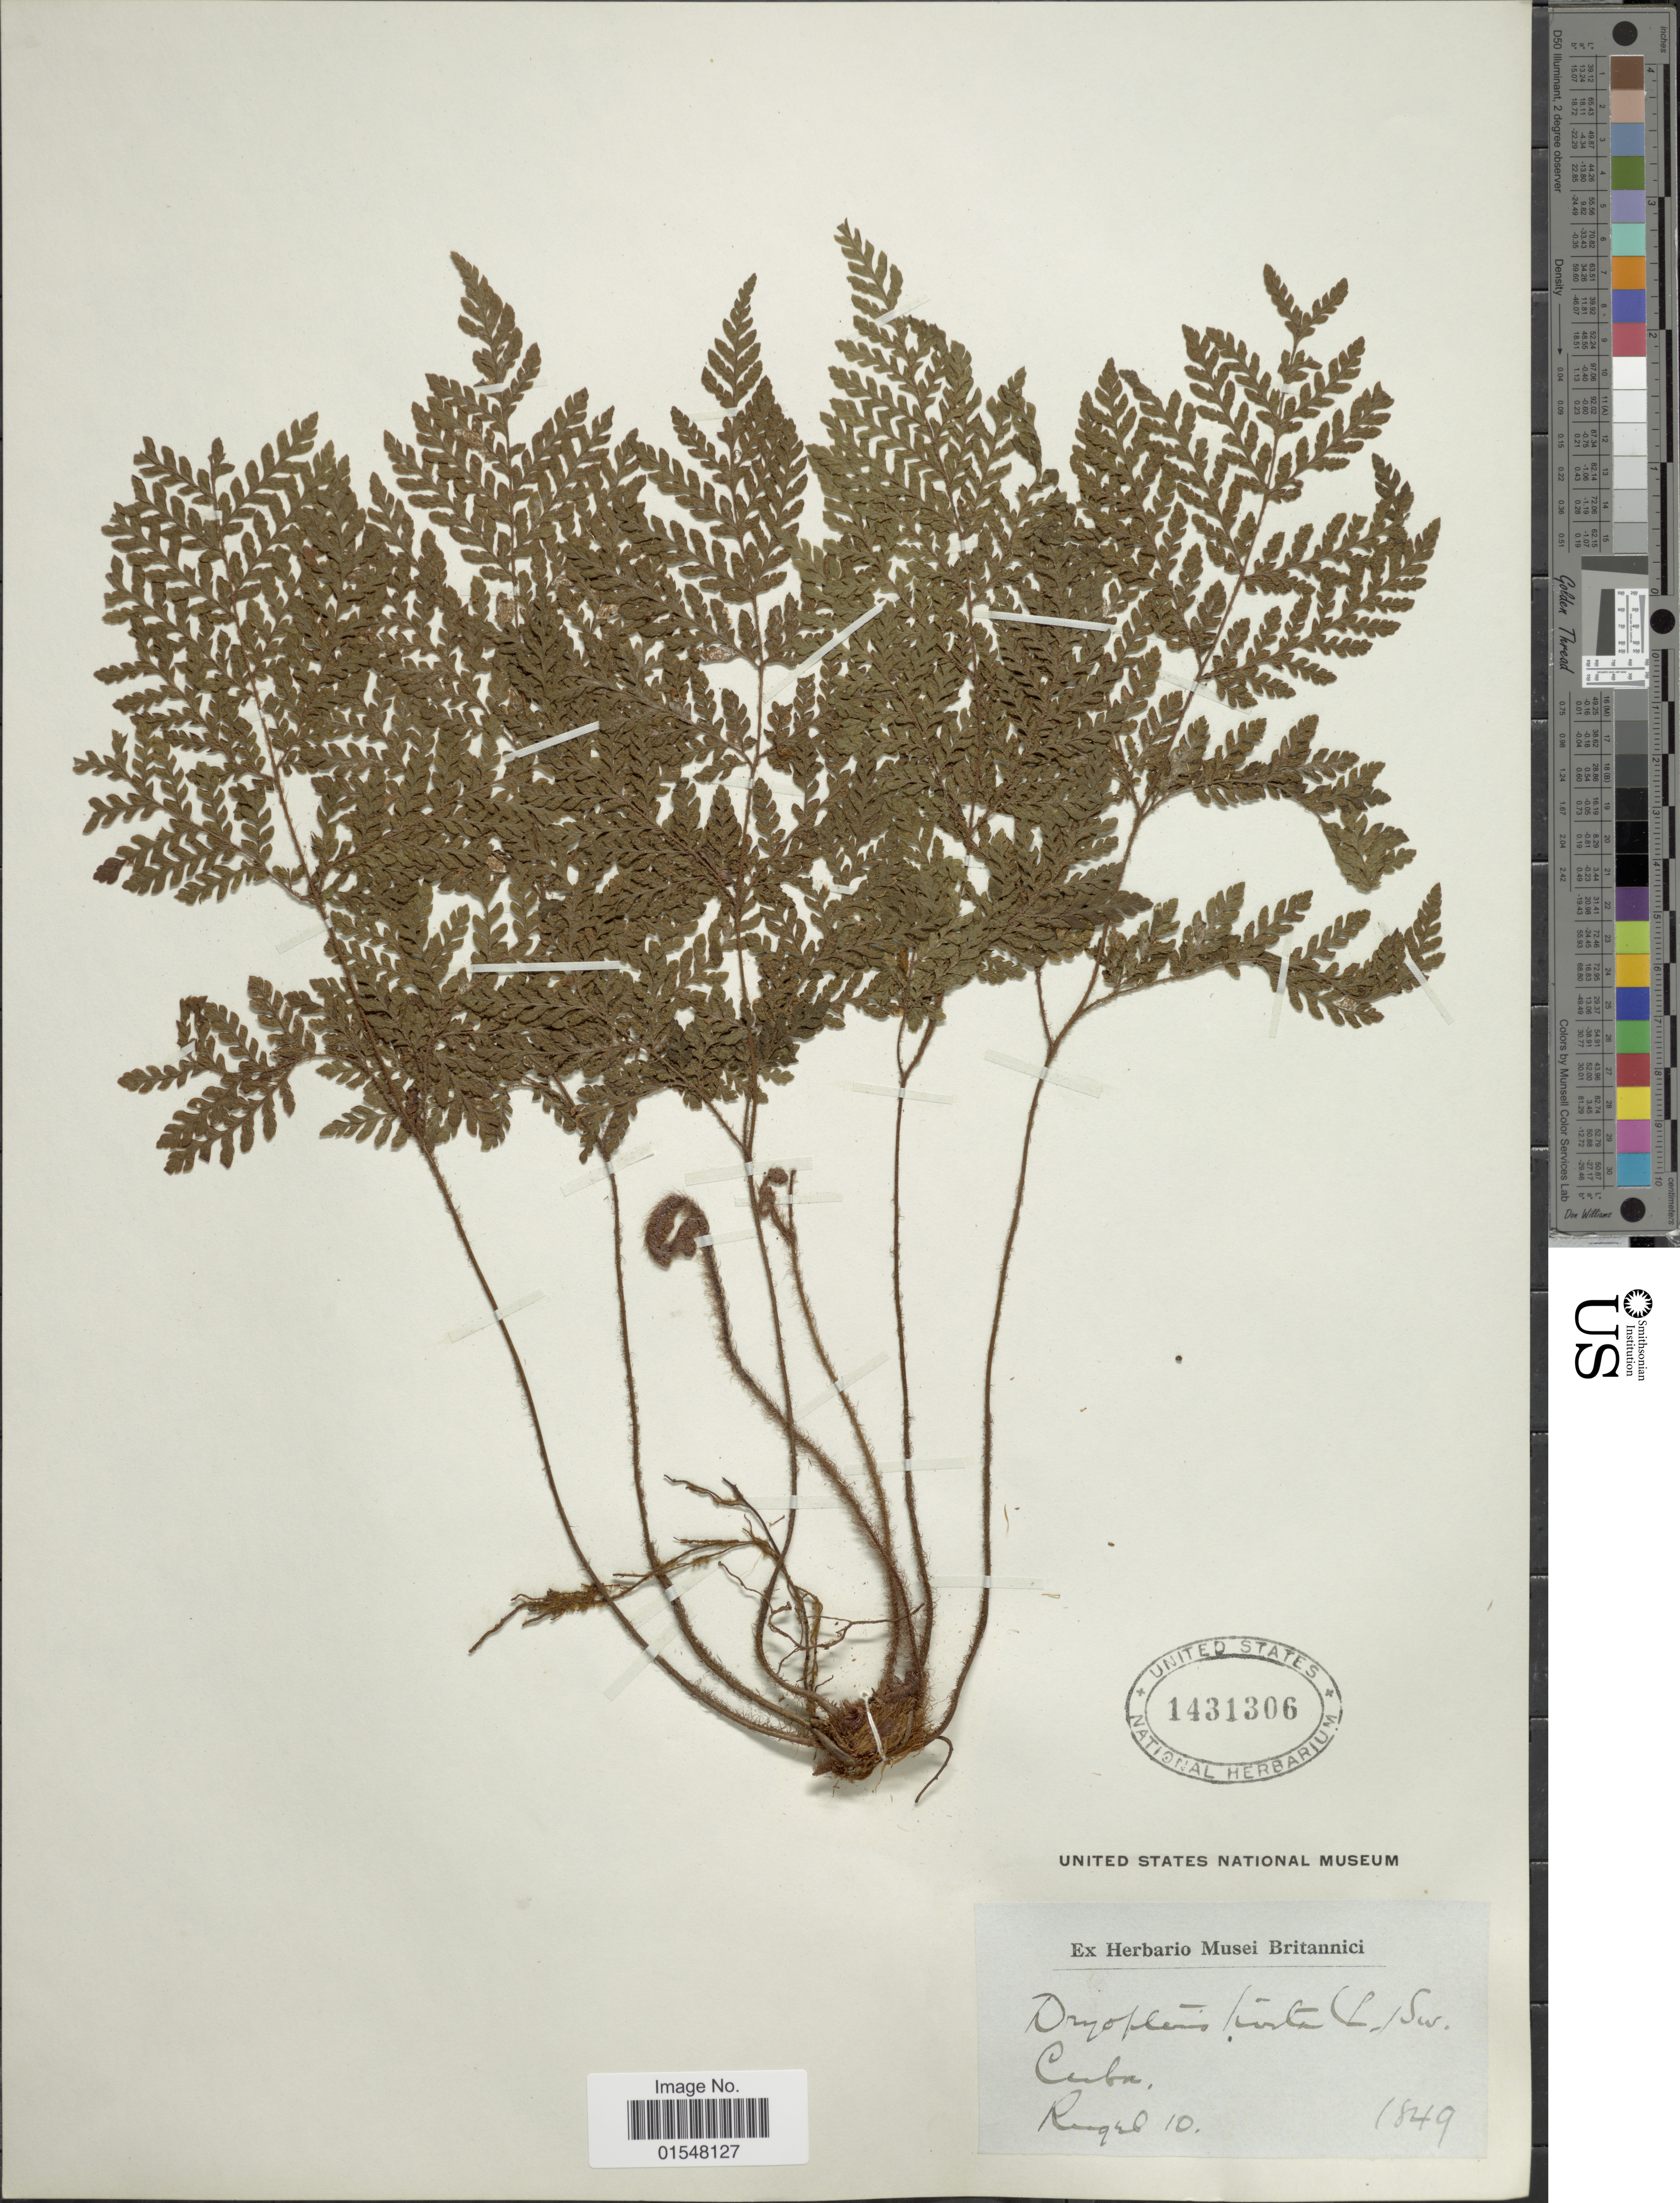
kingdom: Plantae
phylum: Tracheophyta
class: Polypodiopsida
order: Polypodiales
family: Dryopteridaceae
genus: Ctenitis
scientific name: Ctenitis hirta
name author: (Sw.) Ching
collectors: Rugel, --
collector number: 10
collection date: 1849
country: Cuba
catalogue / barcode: US 1431306